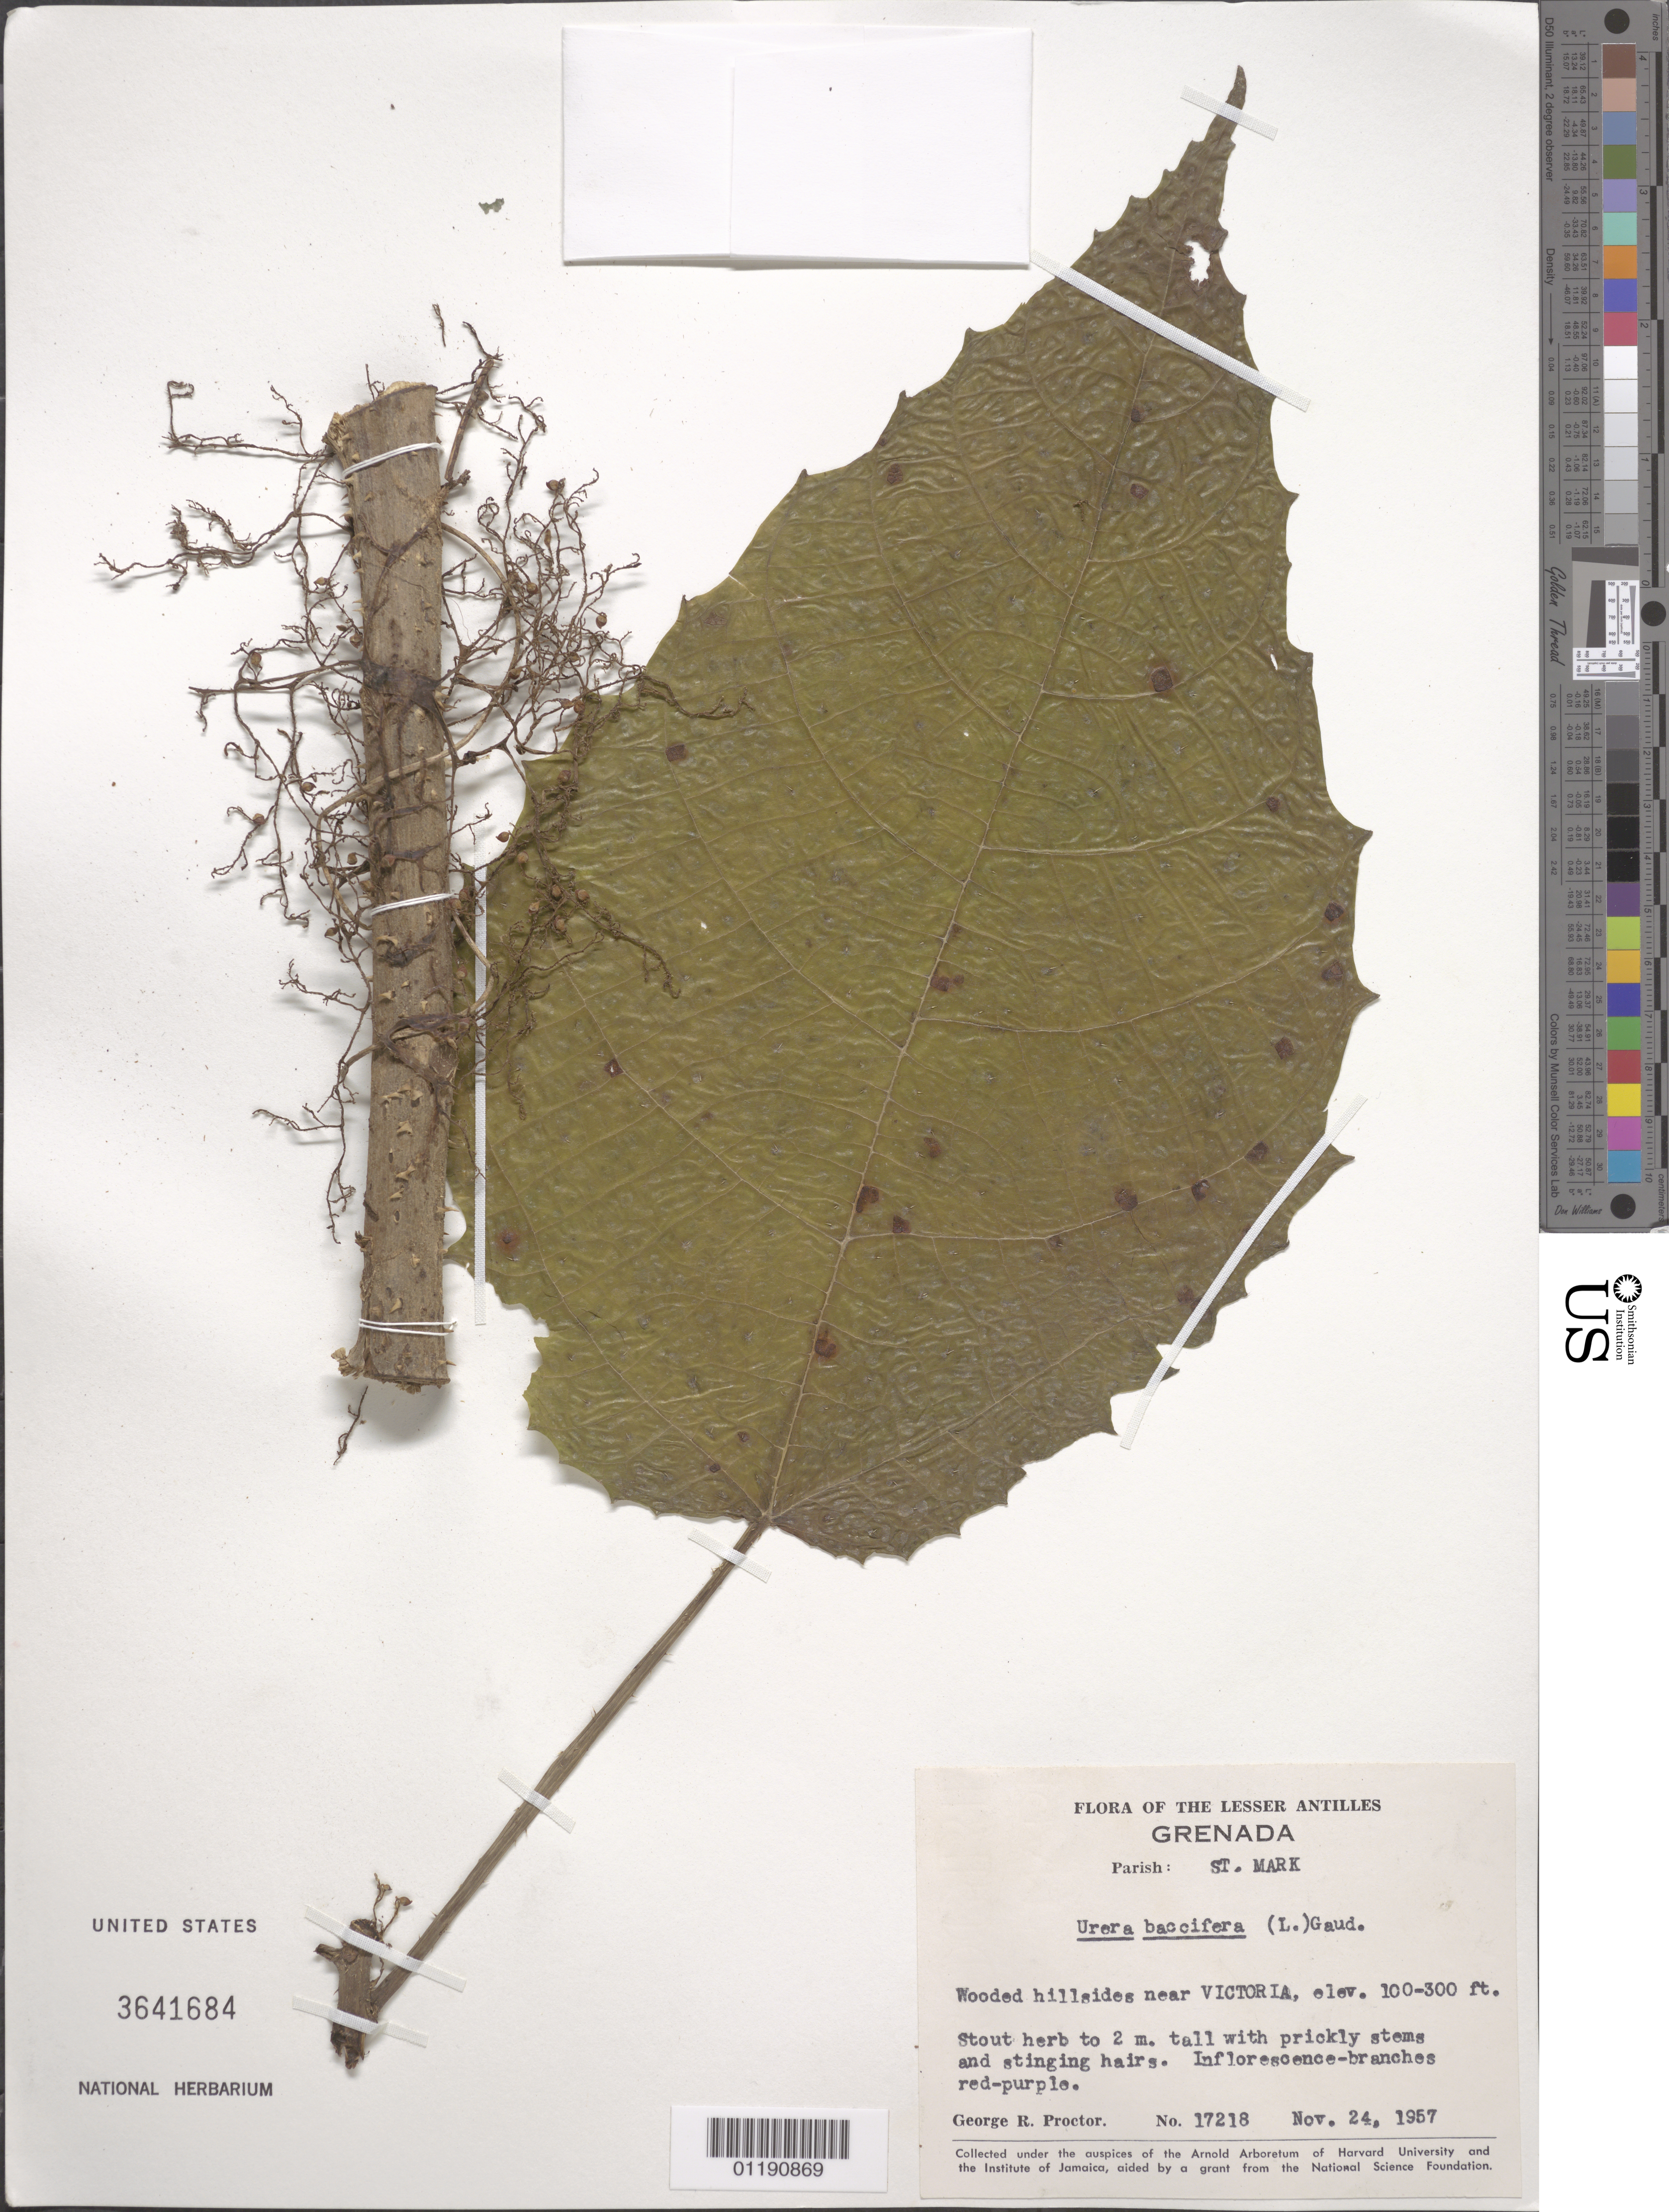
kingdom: Plantae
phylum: Tracheophyta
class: Magnoliopsida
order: Rosales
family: Urticaceae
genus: Urera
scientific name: Urera baccifera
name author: (L.) Gaudich. ex Wedd.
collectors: G. R. Proctor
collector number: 17218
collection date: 1957-11-24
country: Grenada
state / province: Saint Mark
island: Grenada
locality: Saint Mark. Wooded hillsides near Victoria.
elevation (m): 30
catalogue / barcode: US 3641684